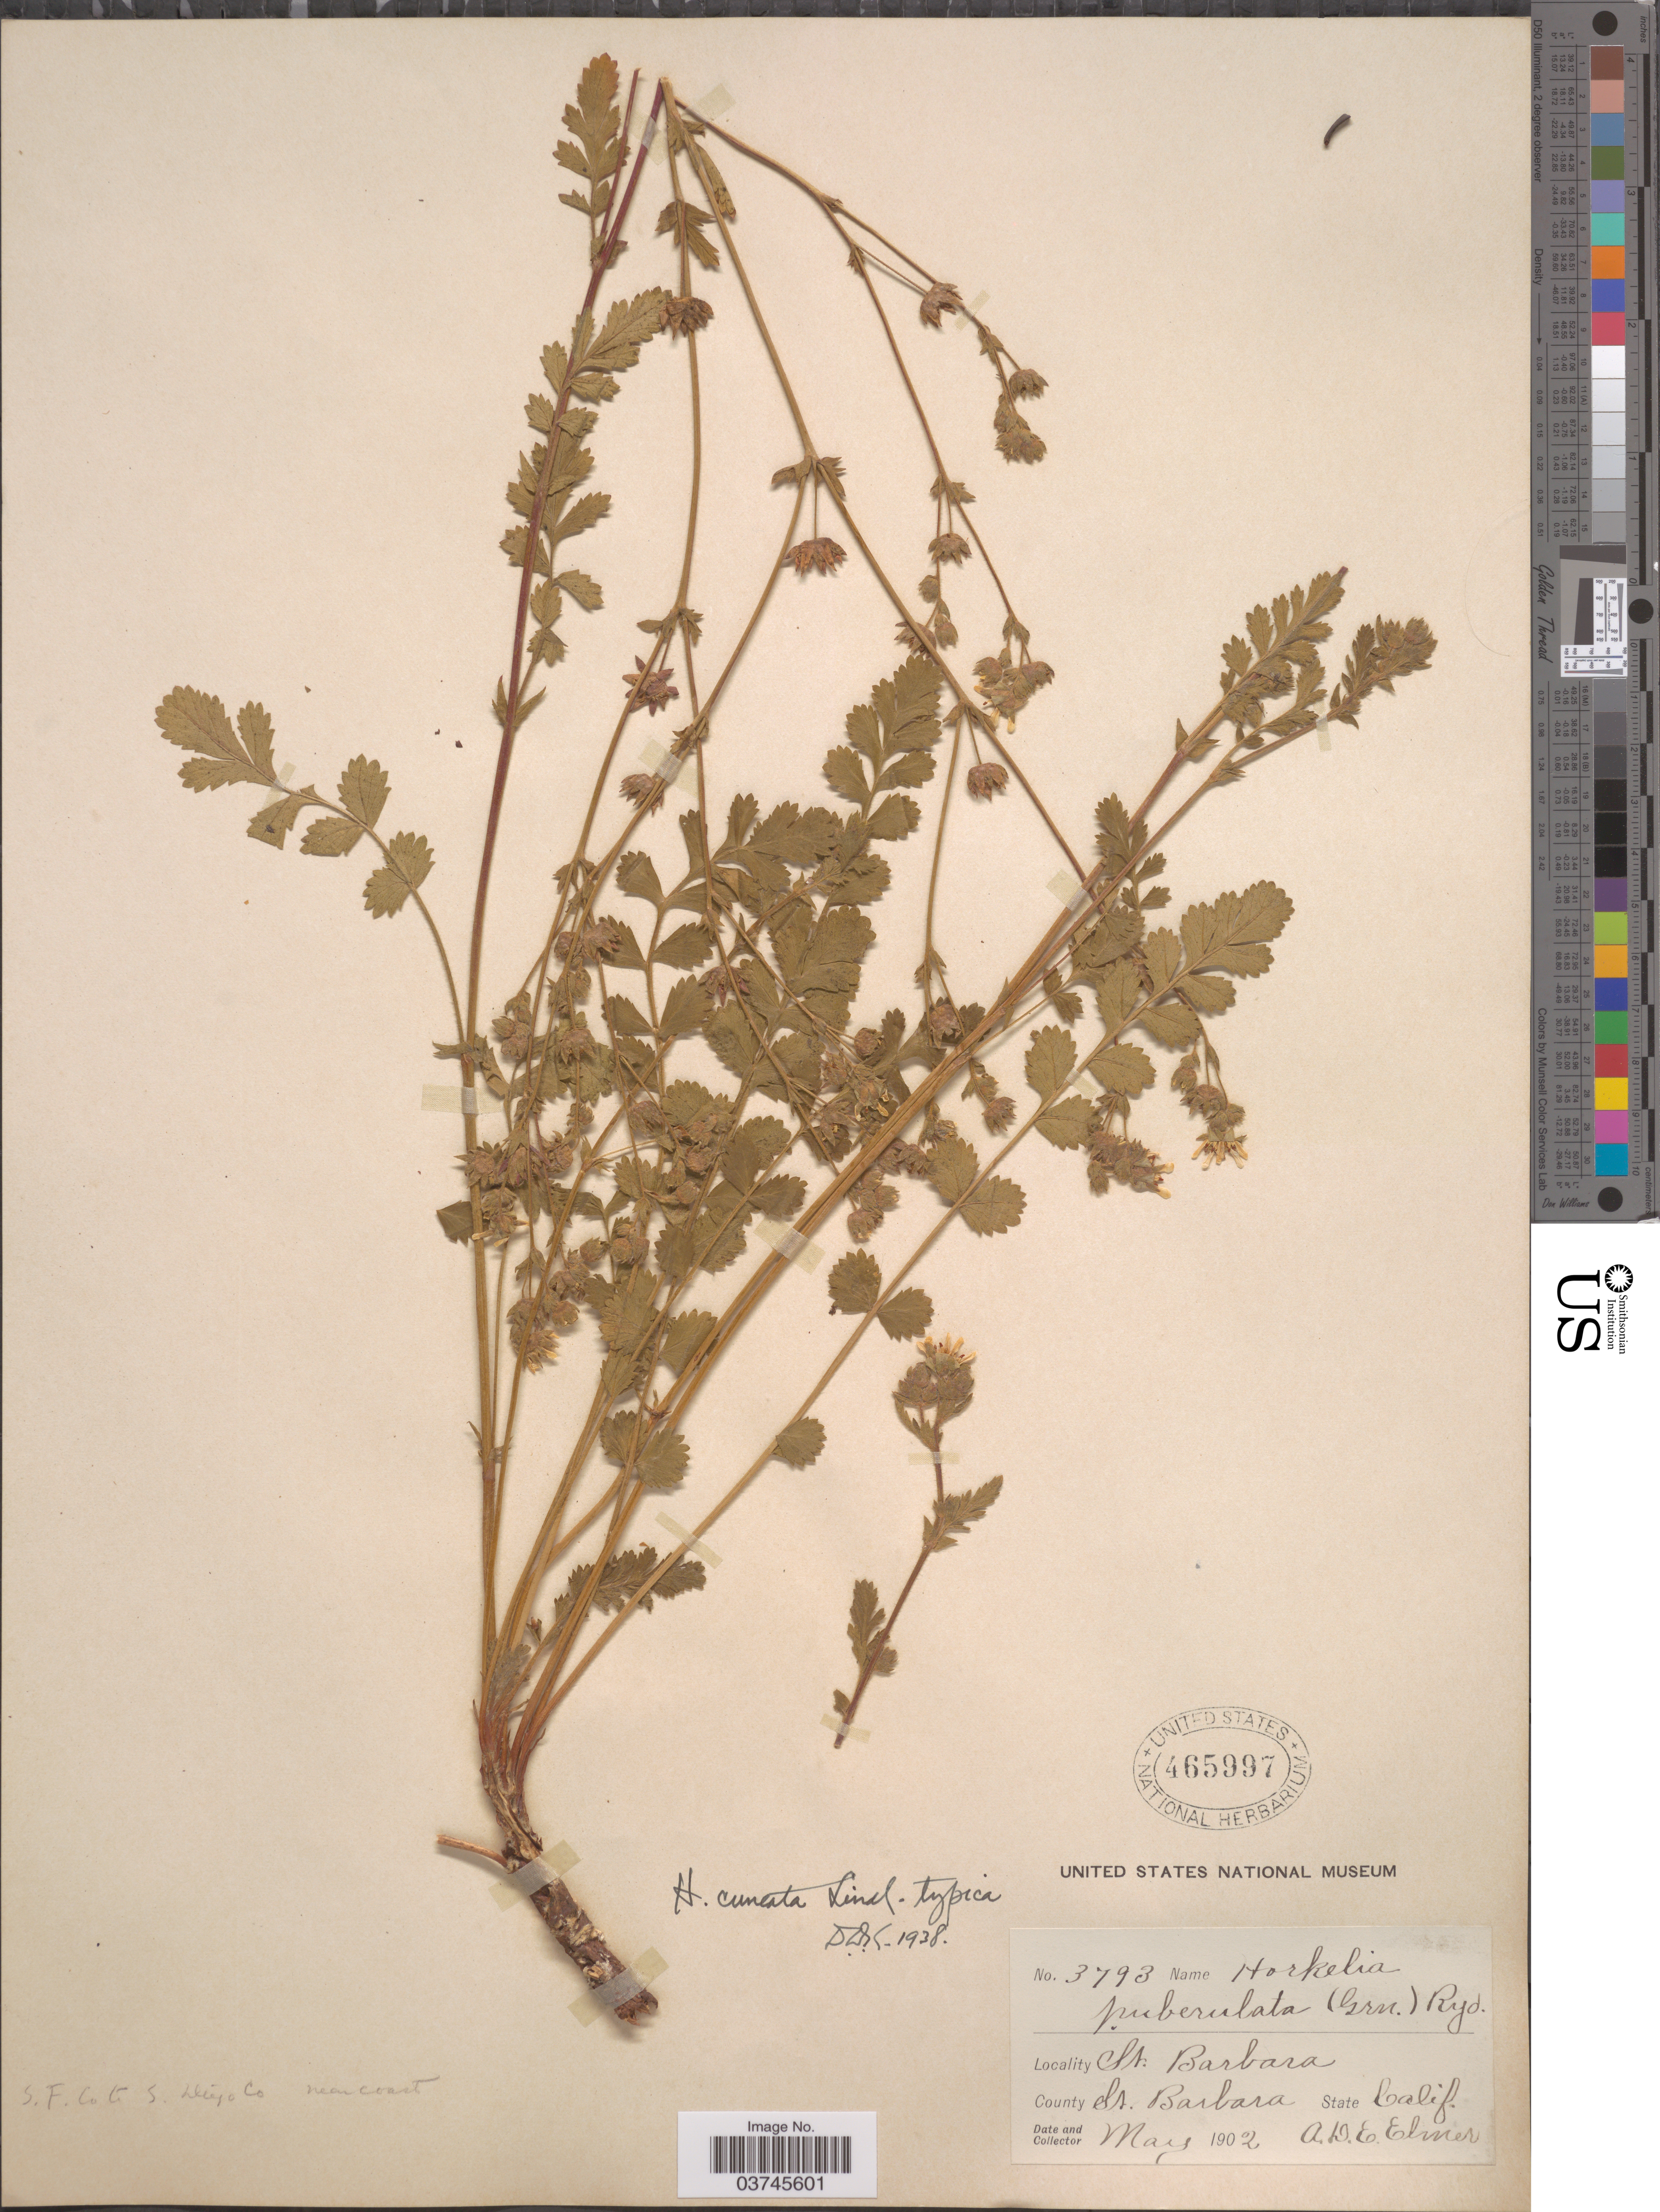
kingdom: Plantae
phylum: Tracheophyta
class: Magnoliopsida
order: Rosales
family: Rosaceae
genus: Potentilla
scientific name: Potentilla lindleyi var. lindleyi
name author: Greene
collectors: A. D. E. Elmer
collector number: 3793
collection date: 1902-05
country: United States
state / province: California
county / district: Santa Barbara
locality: St. Barbara. County St. Barbara.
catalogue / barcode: US 465997